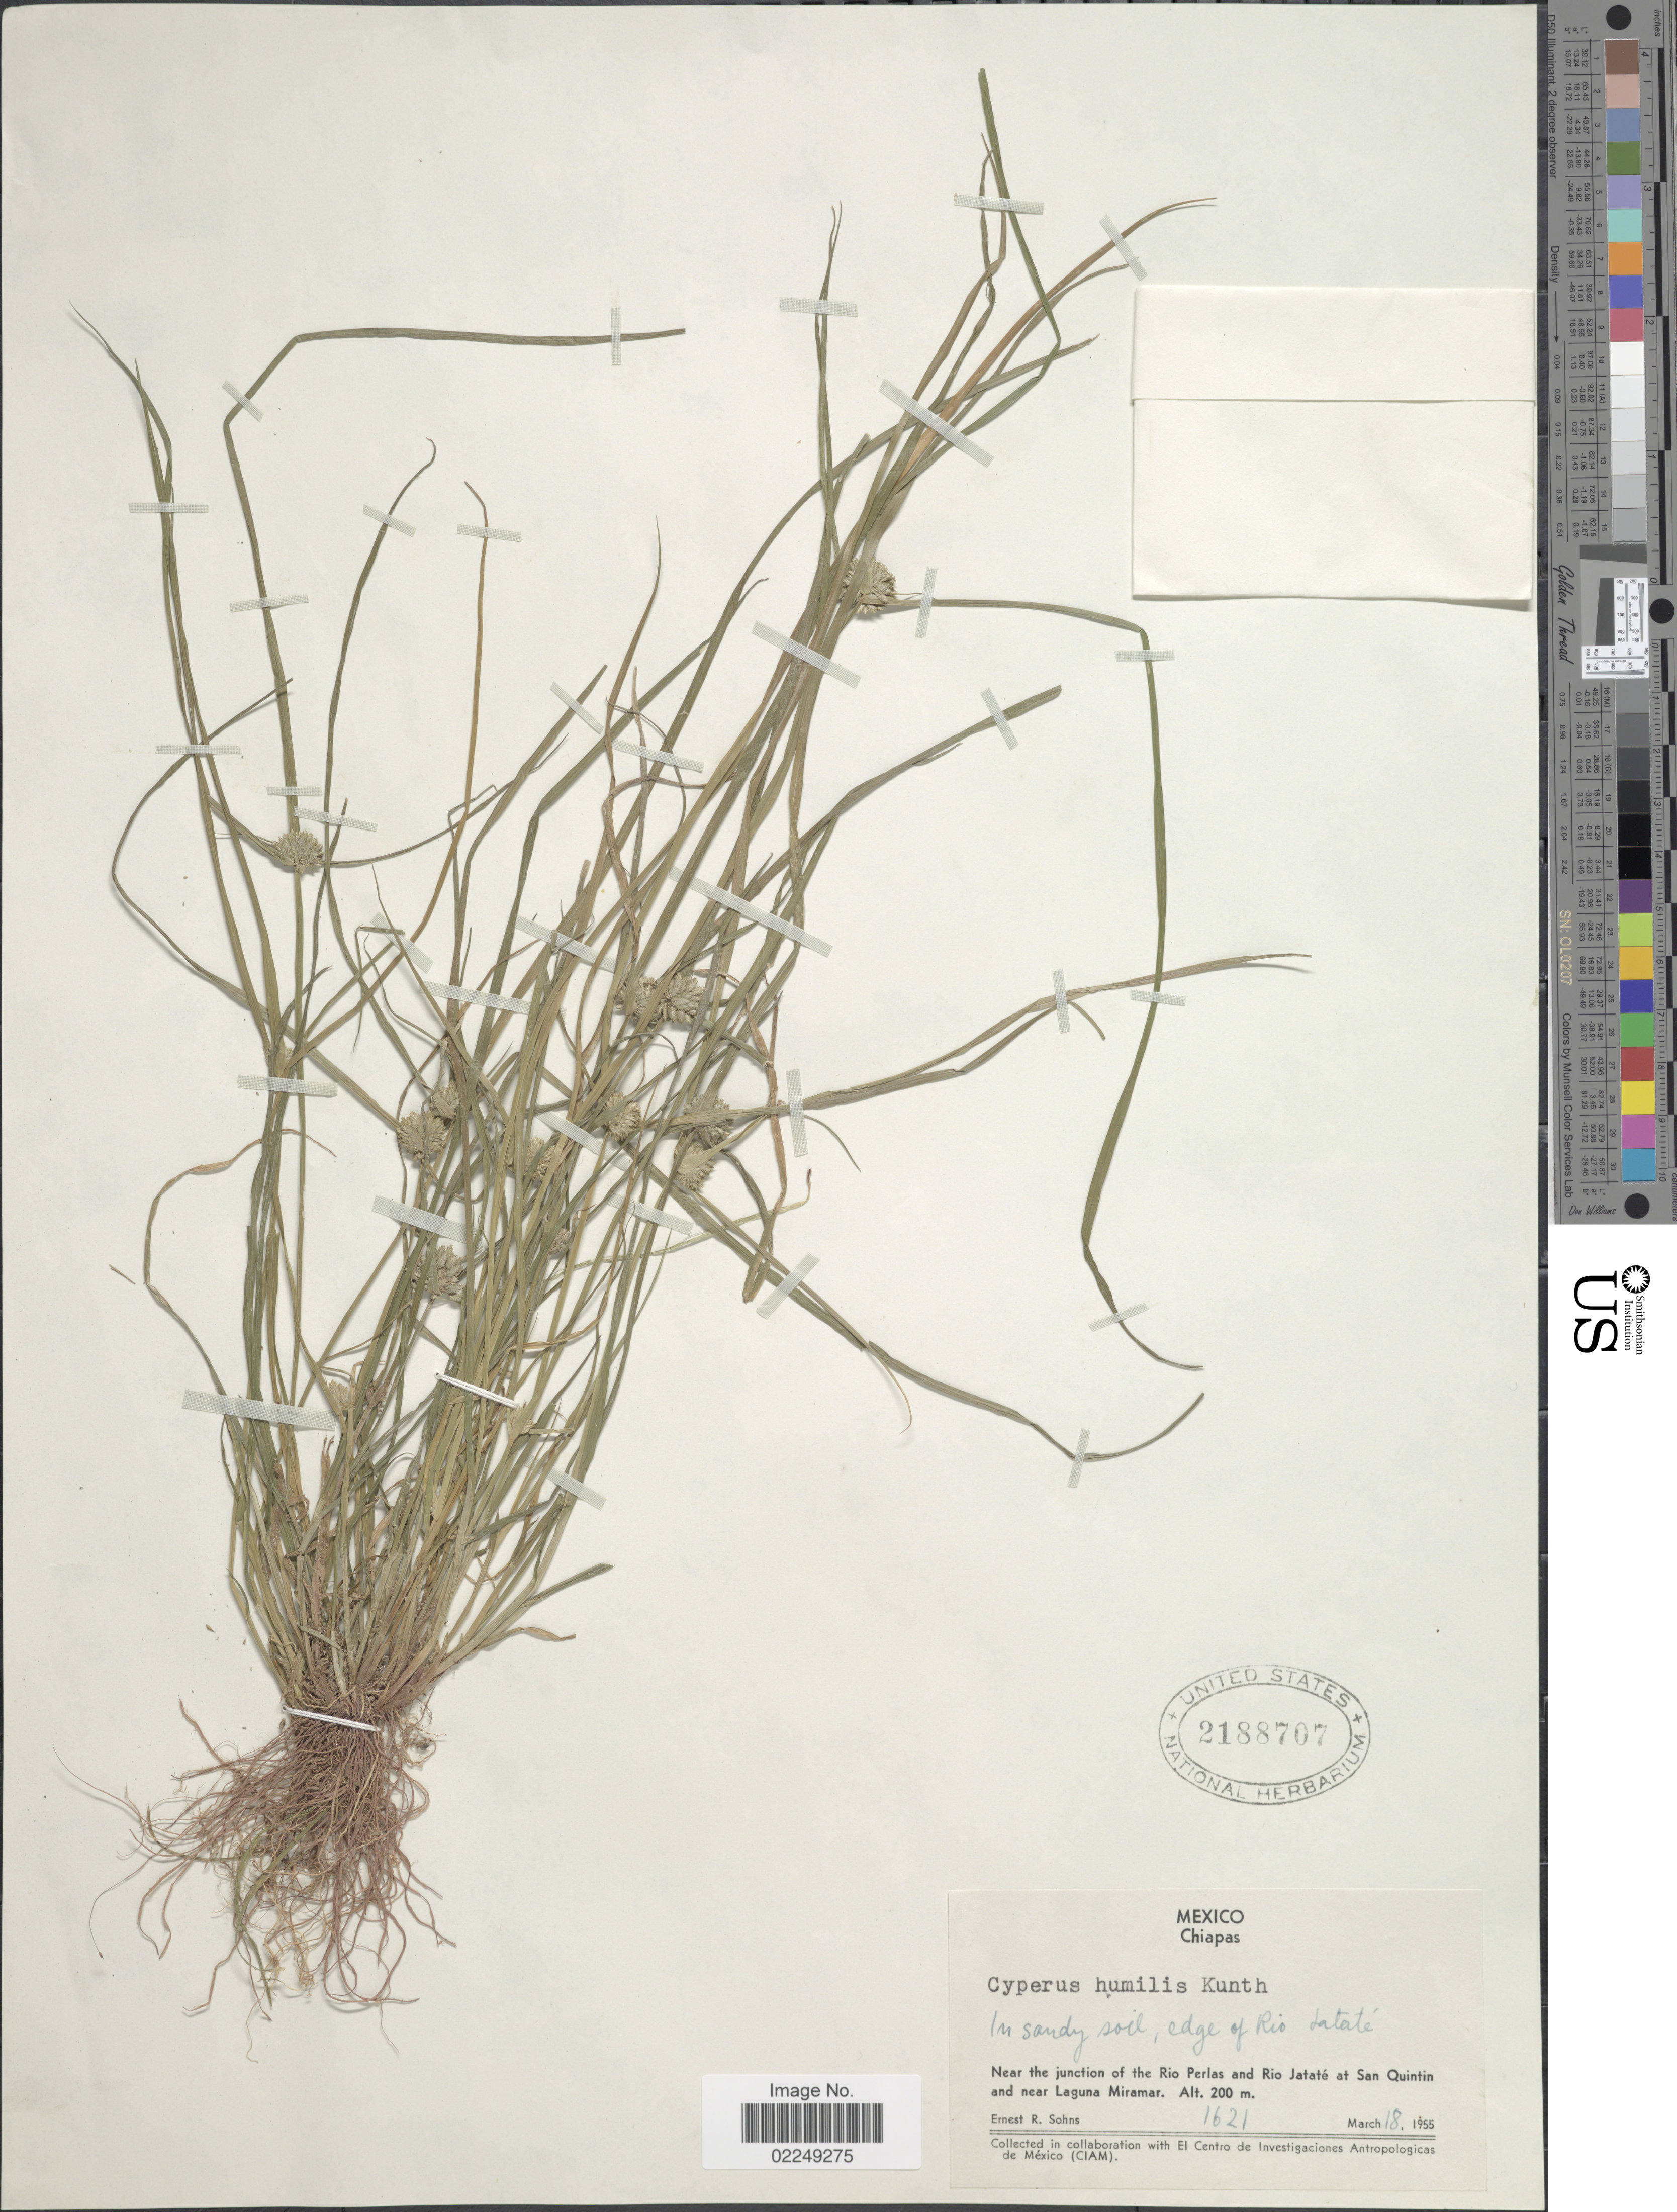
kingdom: Plantae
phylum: Tracheophyta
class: Liliopsida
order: Poales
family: Cyperaceae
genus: Cyperus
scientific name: Cyperus humilis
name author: Kunth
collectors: E. R. Sohns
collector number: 1621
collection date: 1955-03-18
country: Mexico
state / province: Chiapas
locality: Near the junction of the Rio Perlas and Rio Jatate at San Quintin and near Laguna Miramar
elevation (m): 200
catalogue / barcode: US 2188707